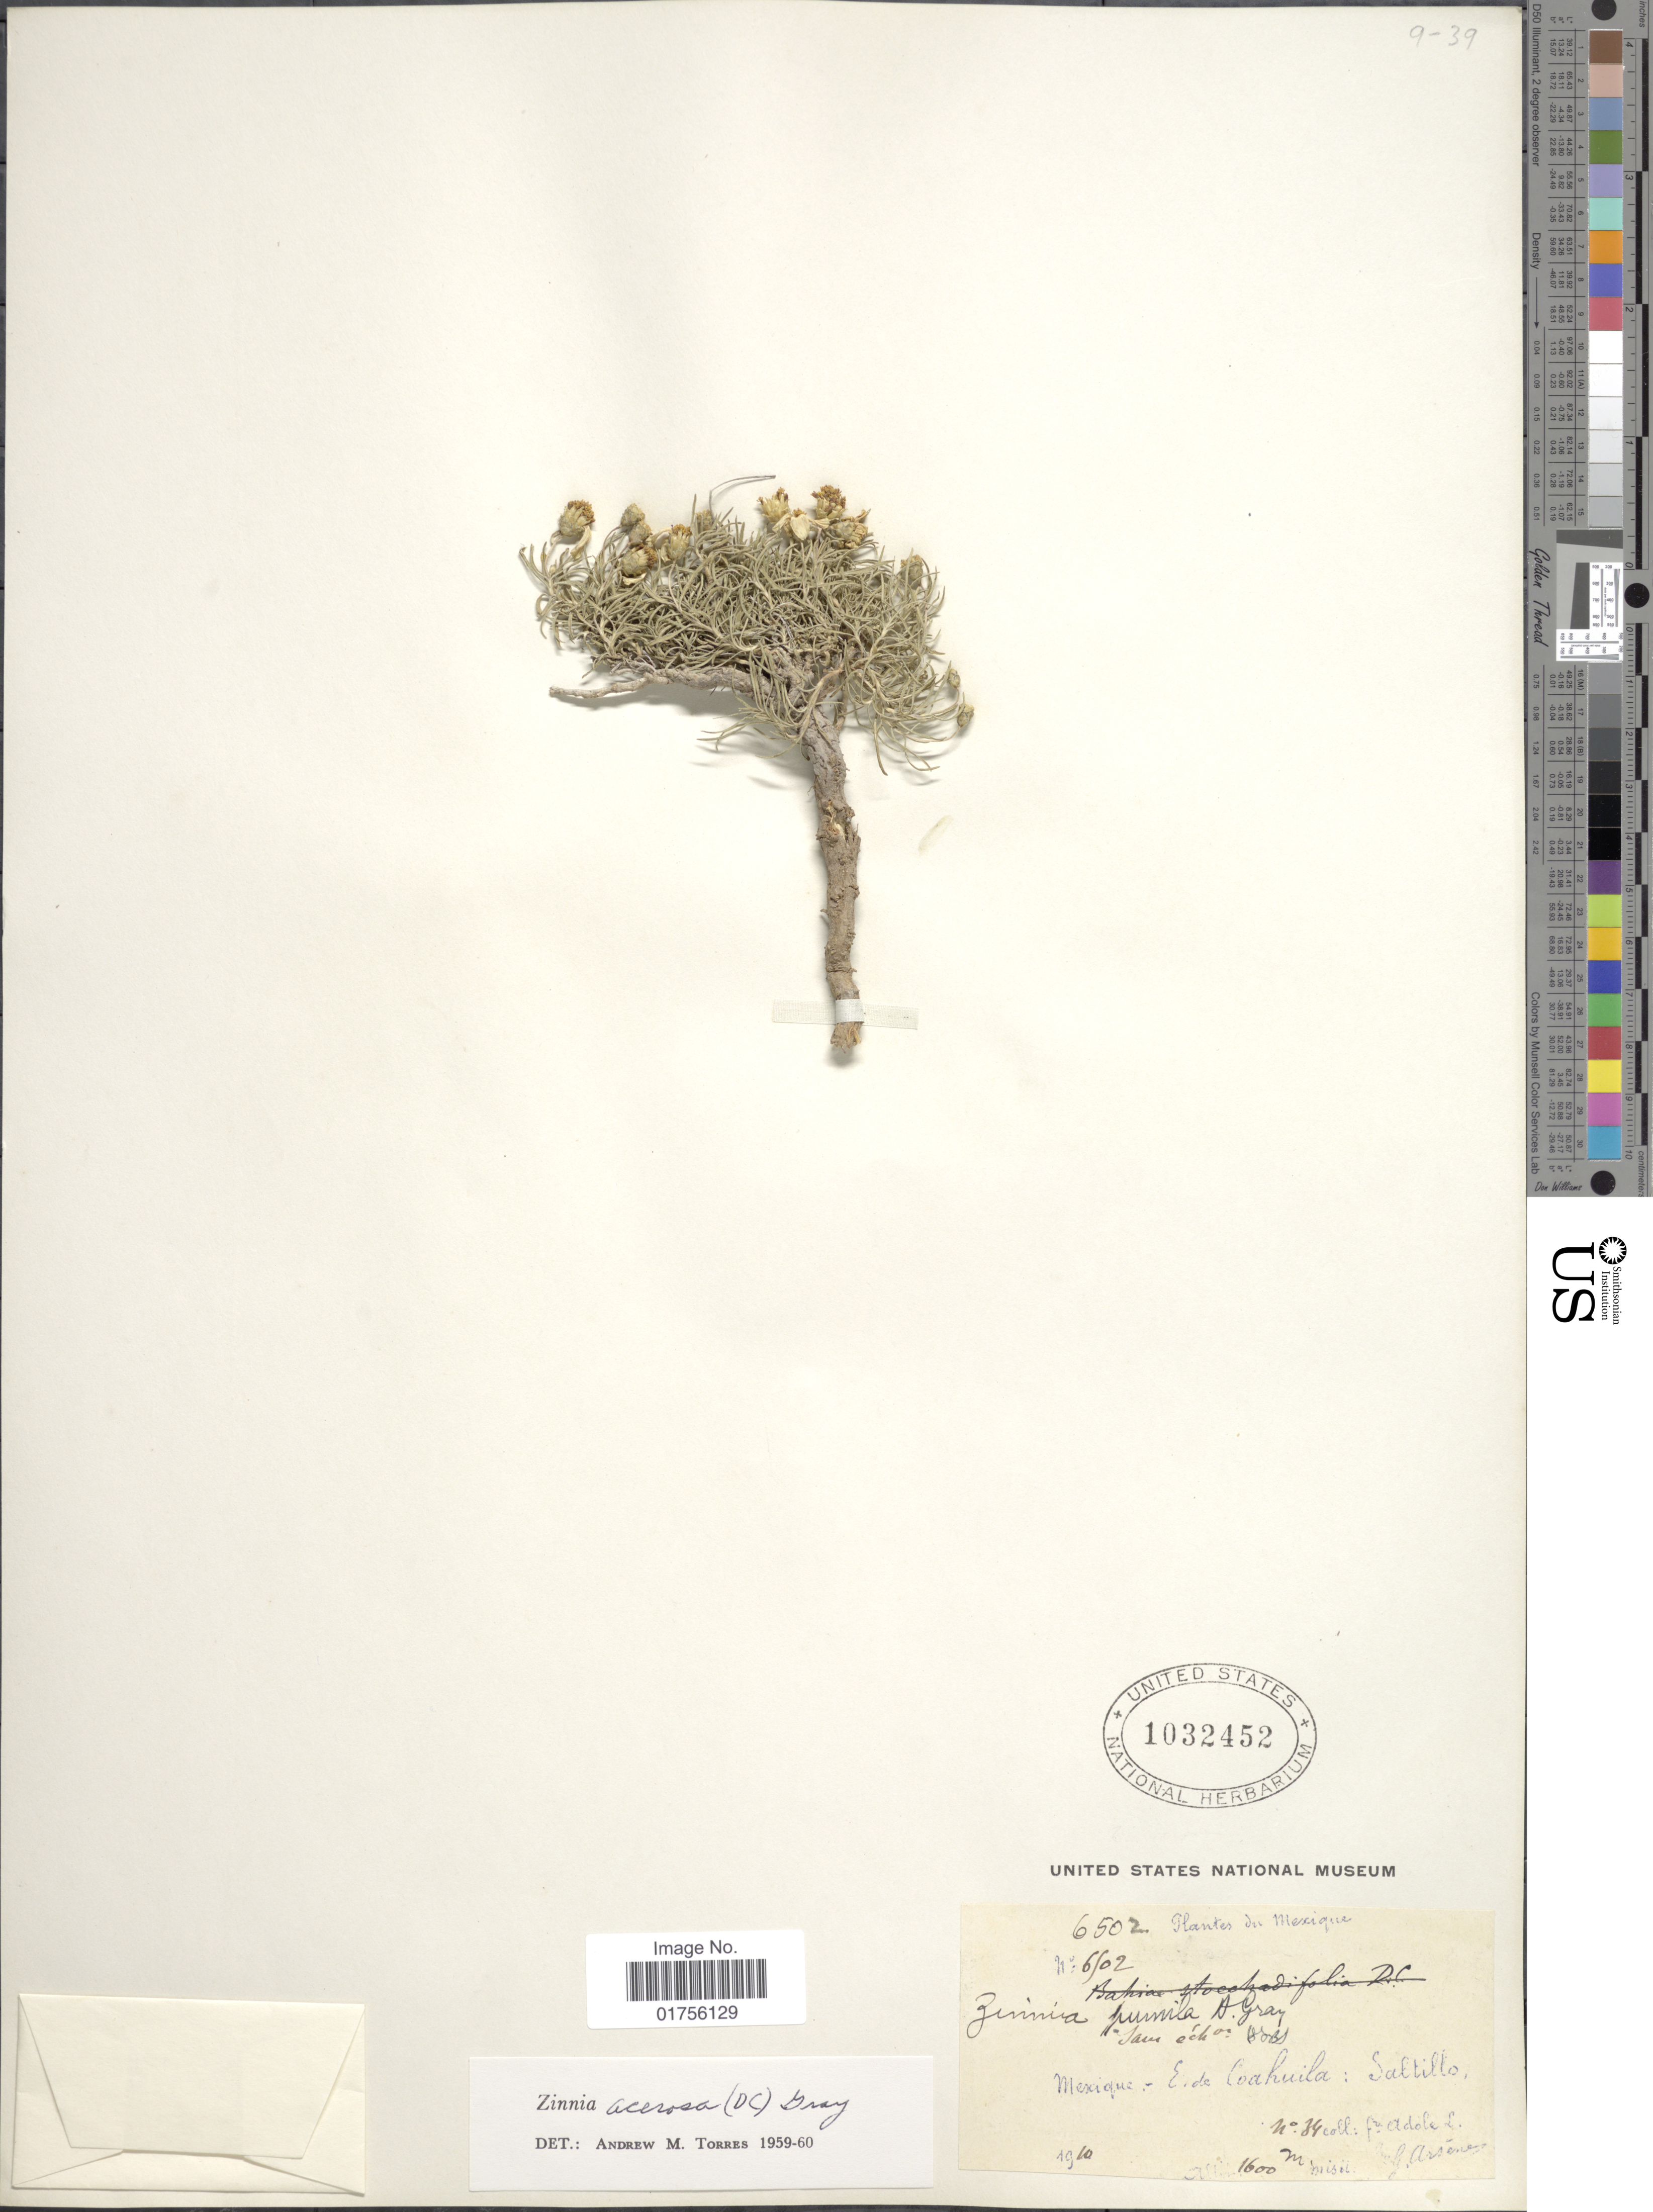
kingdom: Plantae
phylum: Tracheophyta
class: Magnoliopsida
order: Asterales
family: Asteraceae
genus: Zinnia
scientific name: Zinnia acerosa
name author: (DC.) A. Gray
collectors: Bro. Adole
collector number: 6502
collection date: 1910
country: Mexico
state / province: Coahuila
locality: E. de Coahuila, Saltillo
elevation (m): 1600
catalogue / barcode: US 1032452